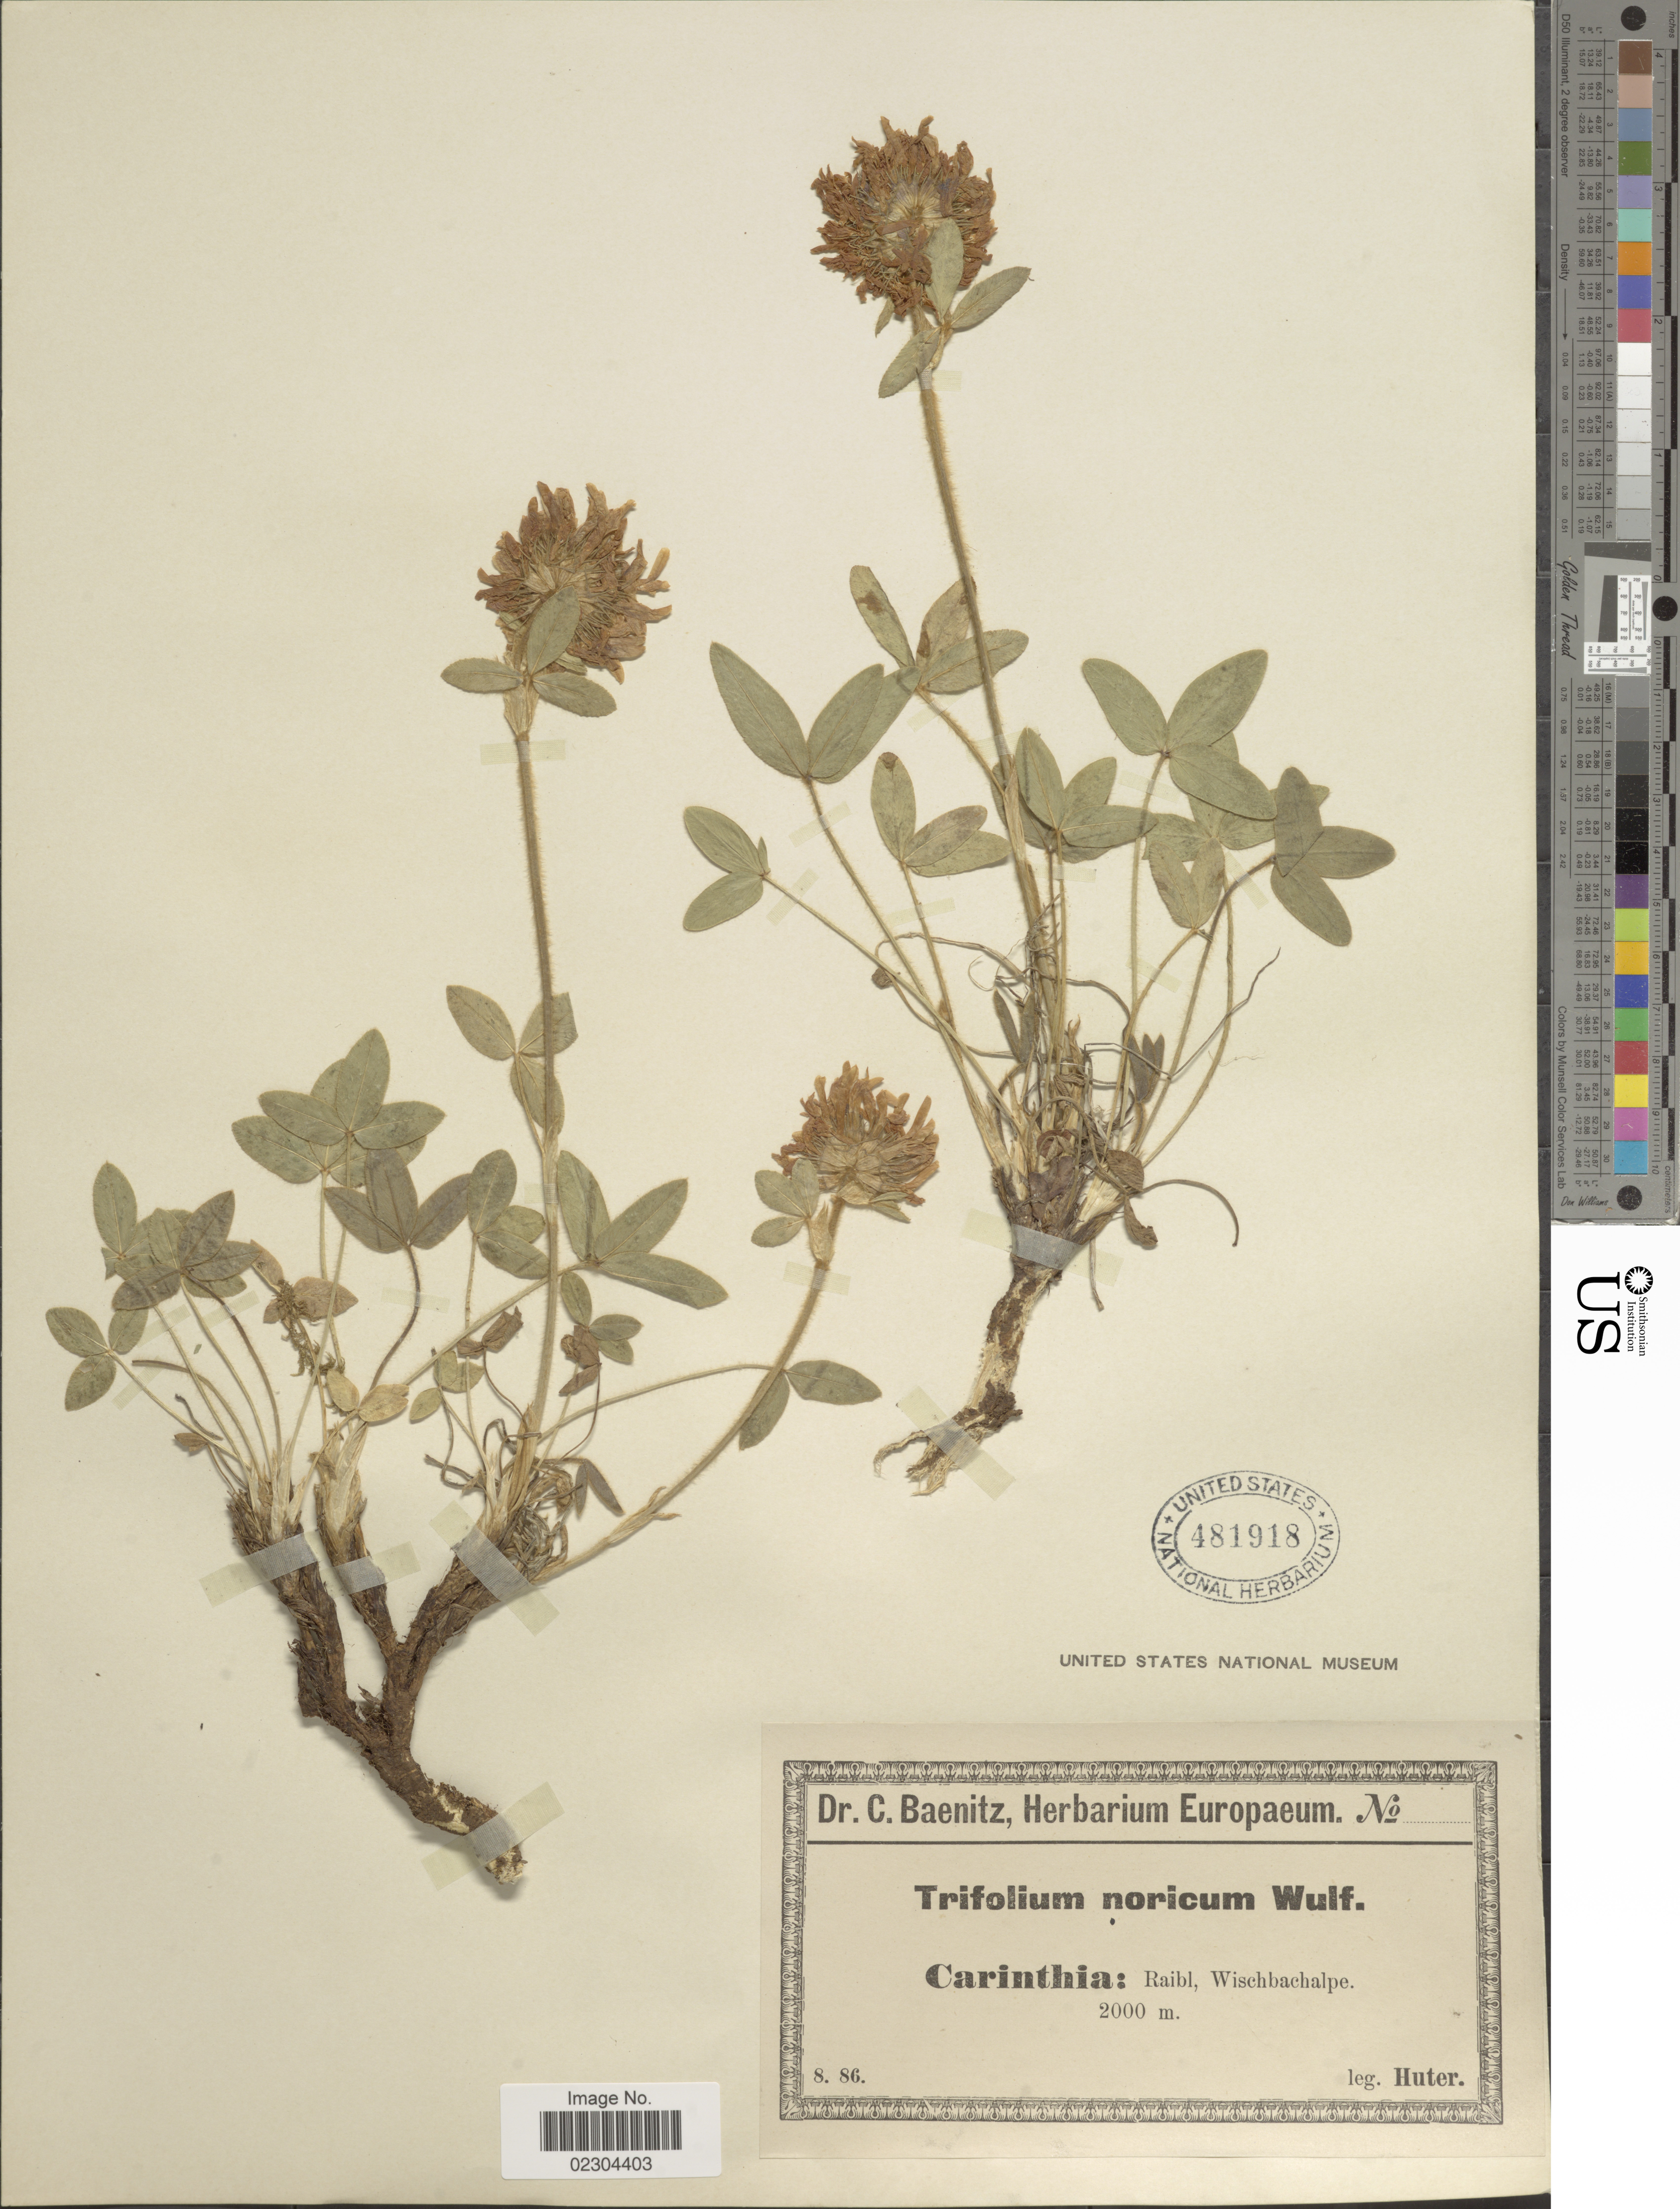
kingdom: Plantae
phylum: Tracheophyta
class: Magnoliopsida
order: Fabales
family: Fabaceae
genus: Trifolium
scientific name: Trifolium noricum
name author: Wulfen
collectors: -. Huter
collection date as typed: Transcribed d/m/y: /8/86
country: Austria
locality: Carinthia: Raibl, Wischbachalpe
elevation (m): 2000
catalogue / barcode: US 481918